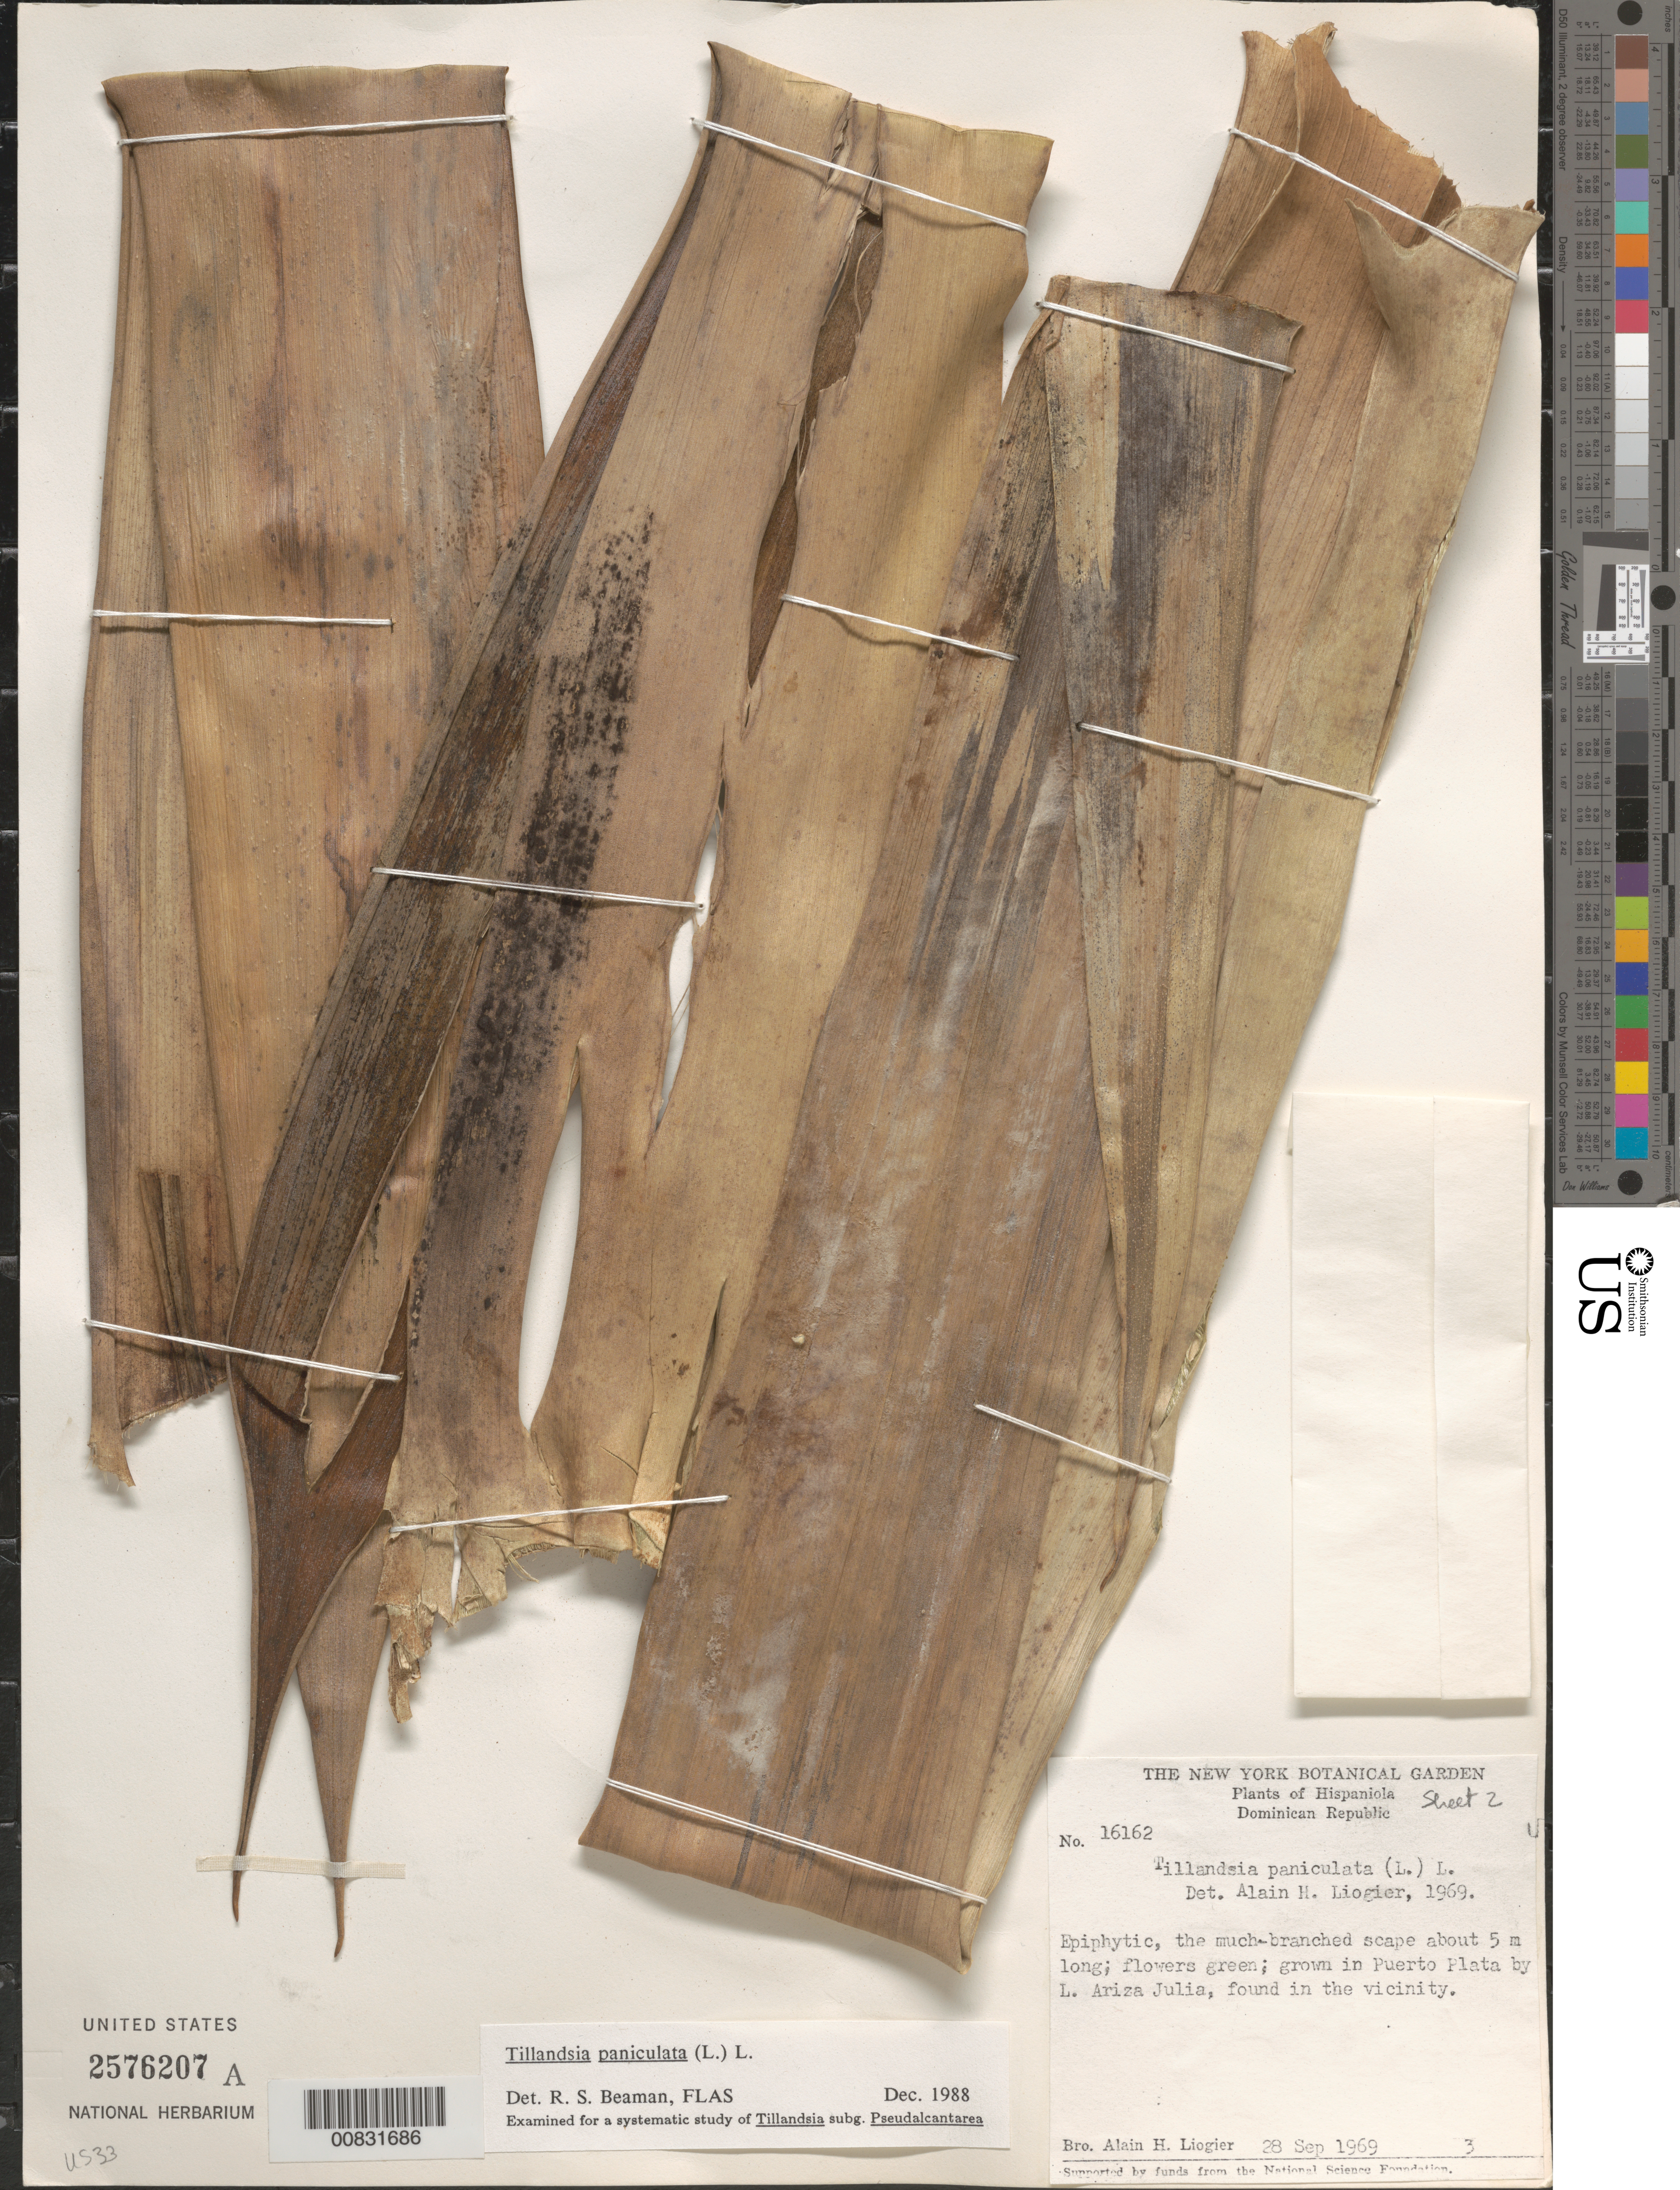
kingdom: Plantae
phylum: Tracheophyta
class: Liliopsida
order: Poales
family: Bromeliaceae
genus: Tillandsia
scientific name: Tillandsia paniculata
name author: (L.) L.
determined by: Beaman, R. S.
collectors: A. H. Liogier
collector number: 16162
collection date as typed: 28 Sep 1969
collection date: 1969-09-28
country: Dominican Republic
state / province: Puerto Plata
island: Hispaniola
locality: Vicinity of Puerto Plata.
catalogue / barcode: US 2576207A